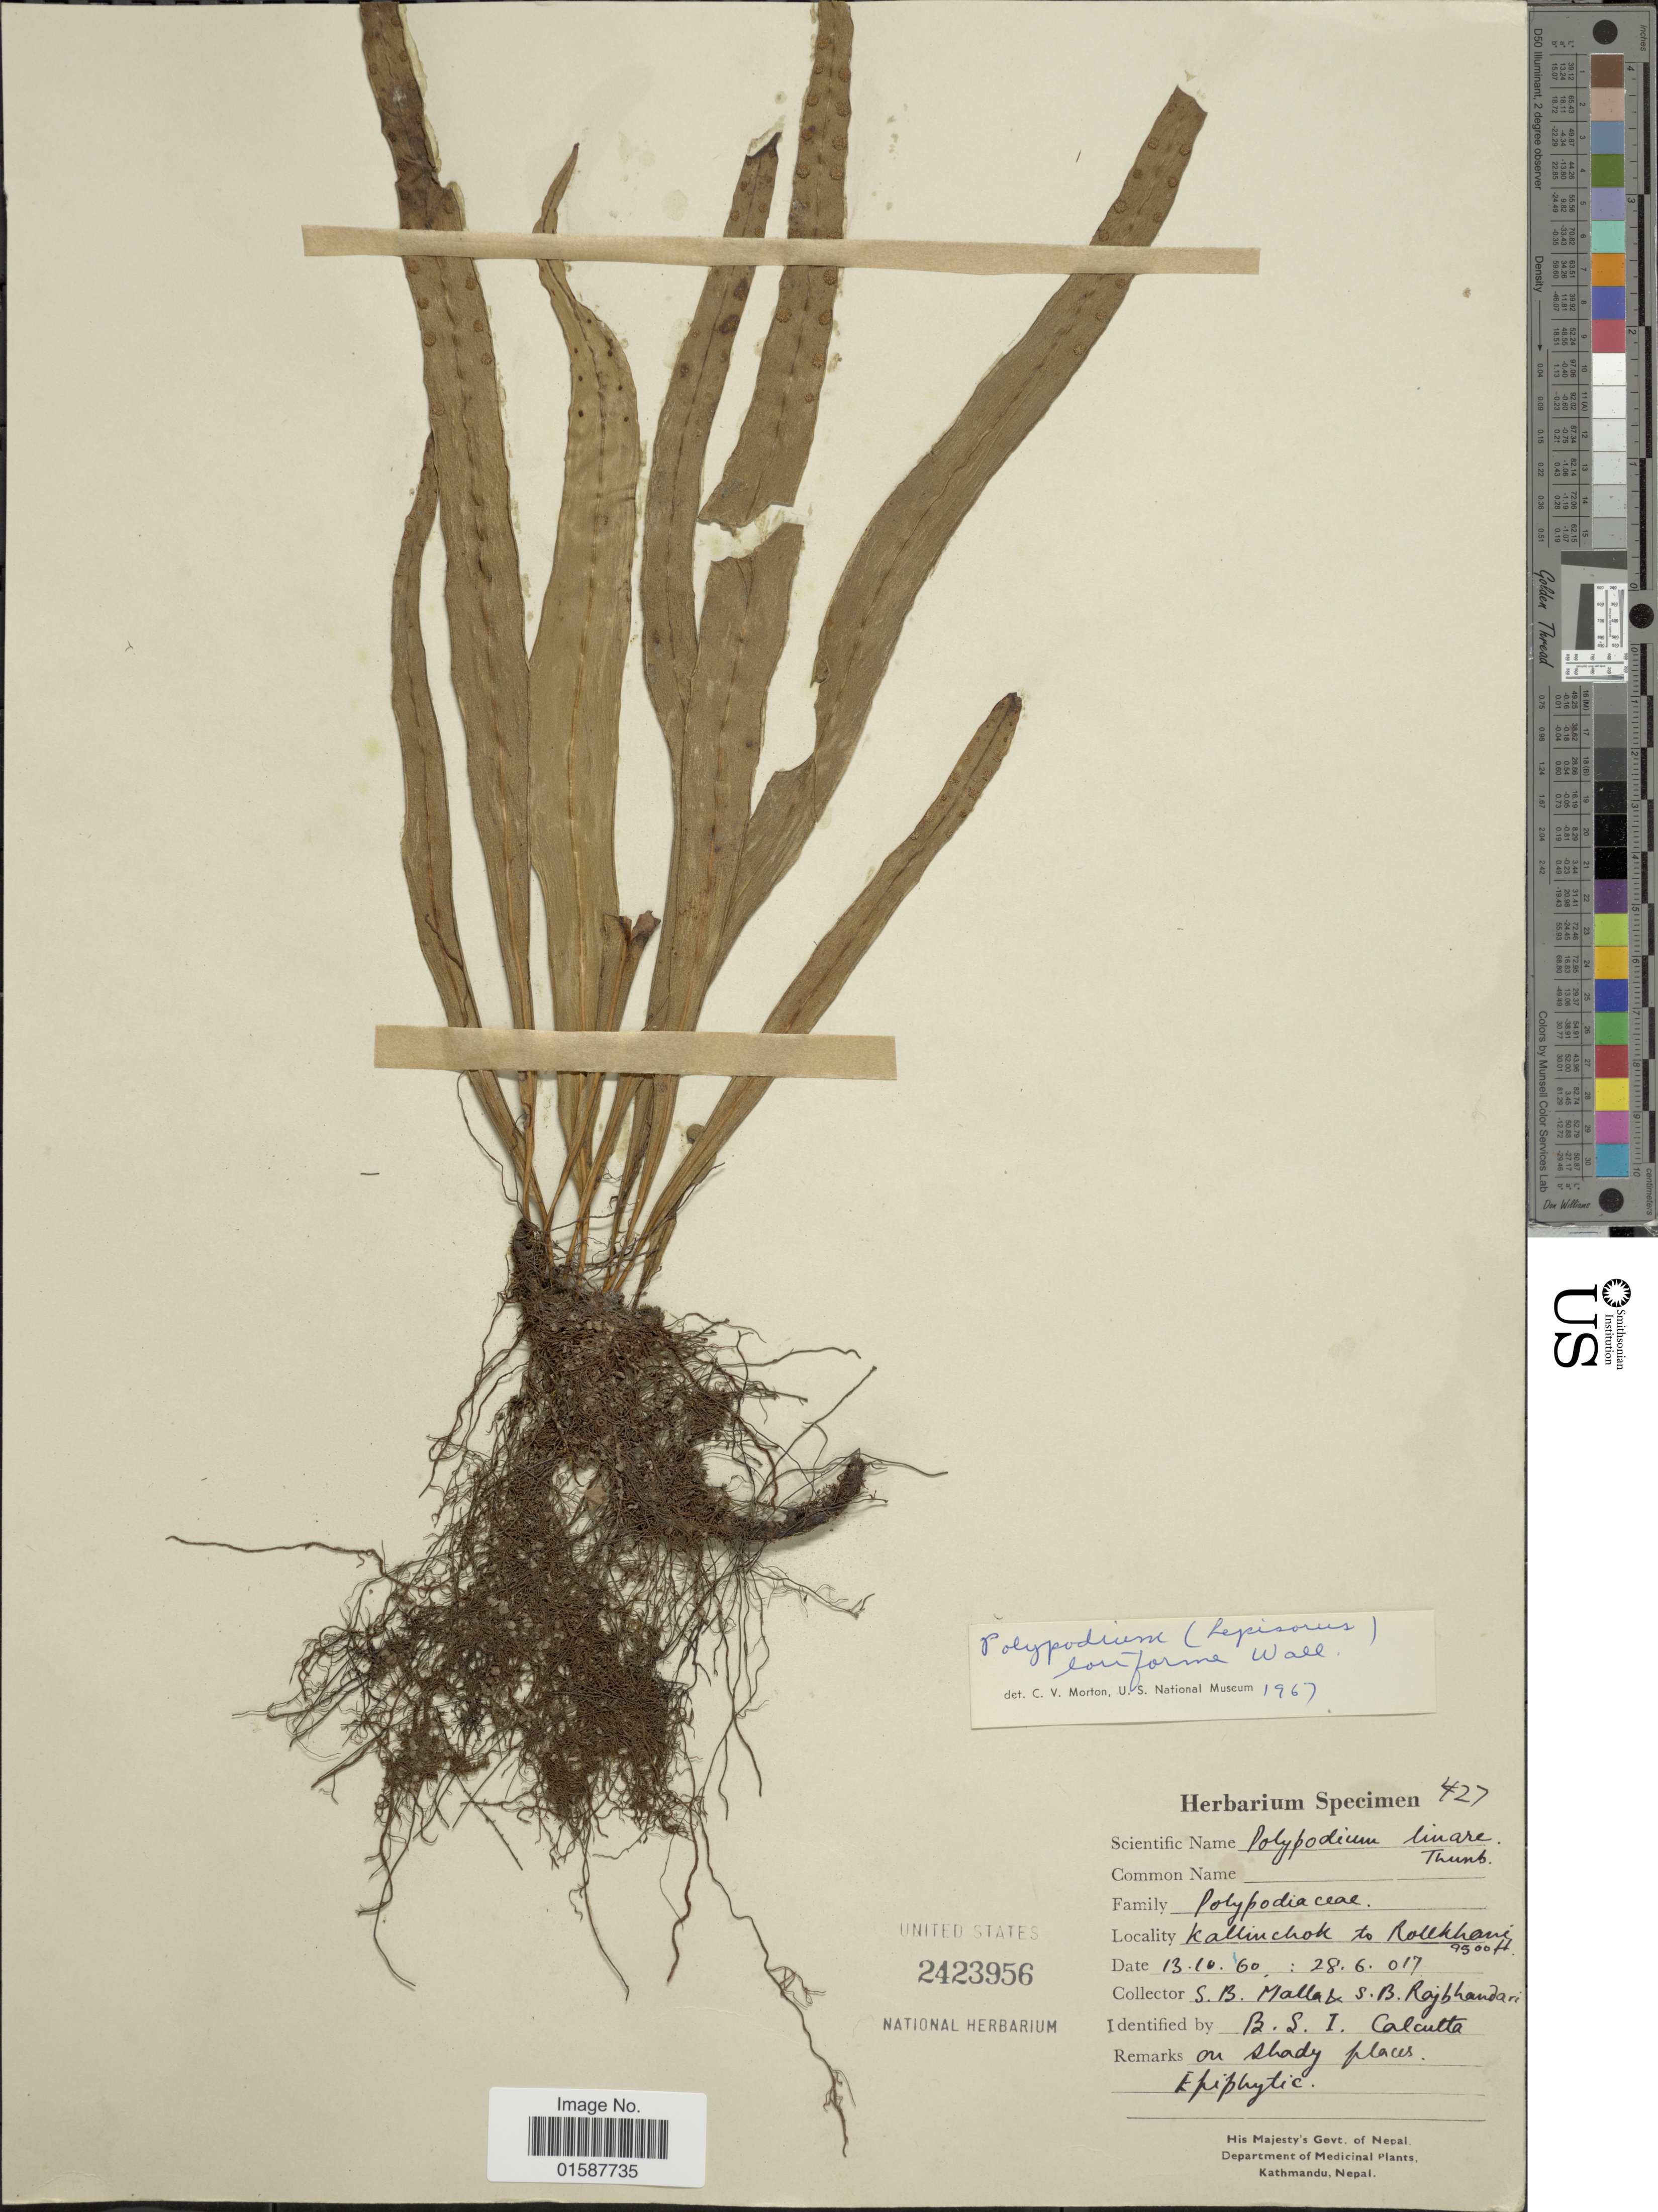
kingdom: Plantae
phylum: Tracheophyta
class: Polypodiopsida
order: Polypodiales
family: Polypodiaceae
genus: Lepisorus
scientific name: Lepisorus loriformis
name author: (Wall. ex Mett.) Ching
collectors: S. Malla & S. Rajbhaudari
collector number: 427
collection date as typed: Transcribed d/m/y: 13/10/60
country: Nepal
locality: Kallinchok to Rollkhami [interpreted]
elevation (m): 2896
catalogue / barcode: US 2423956